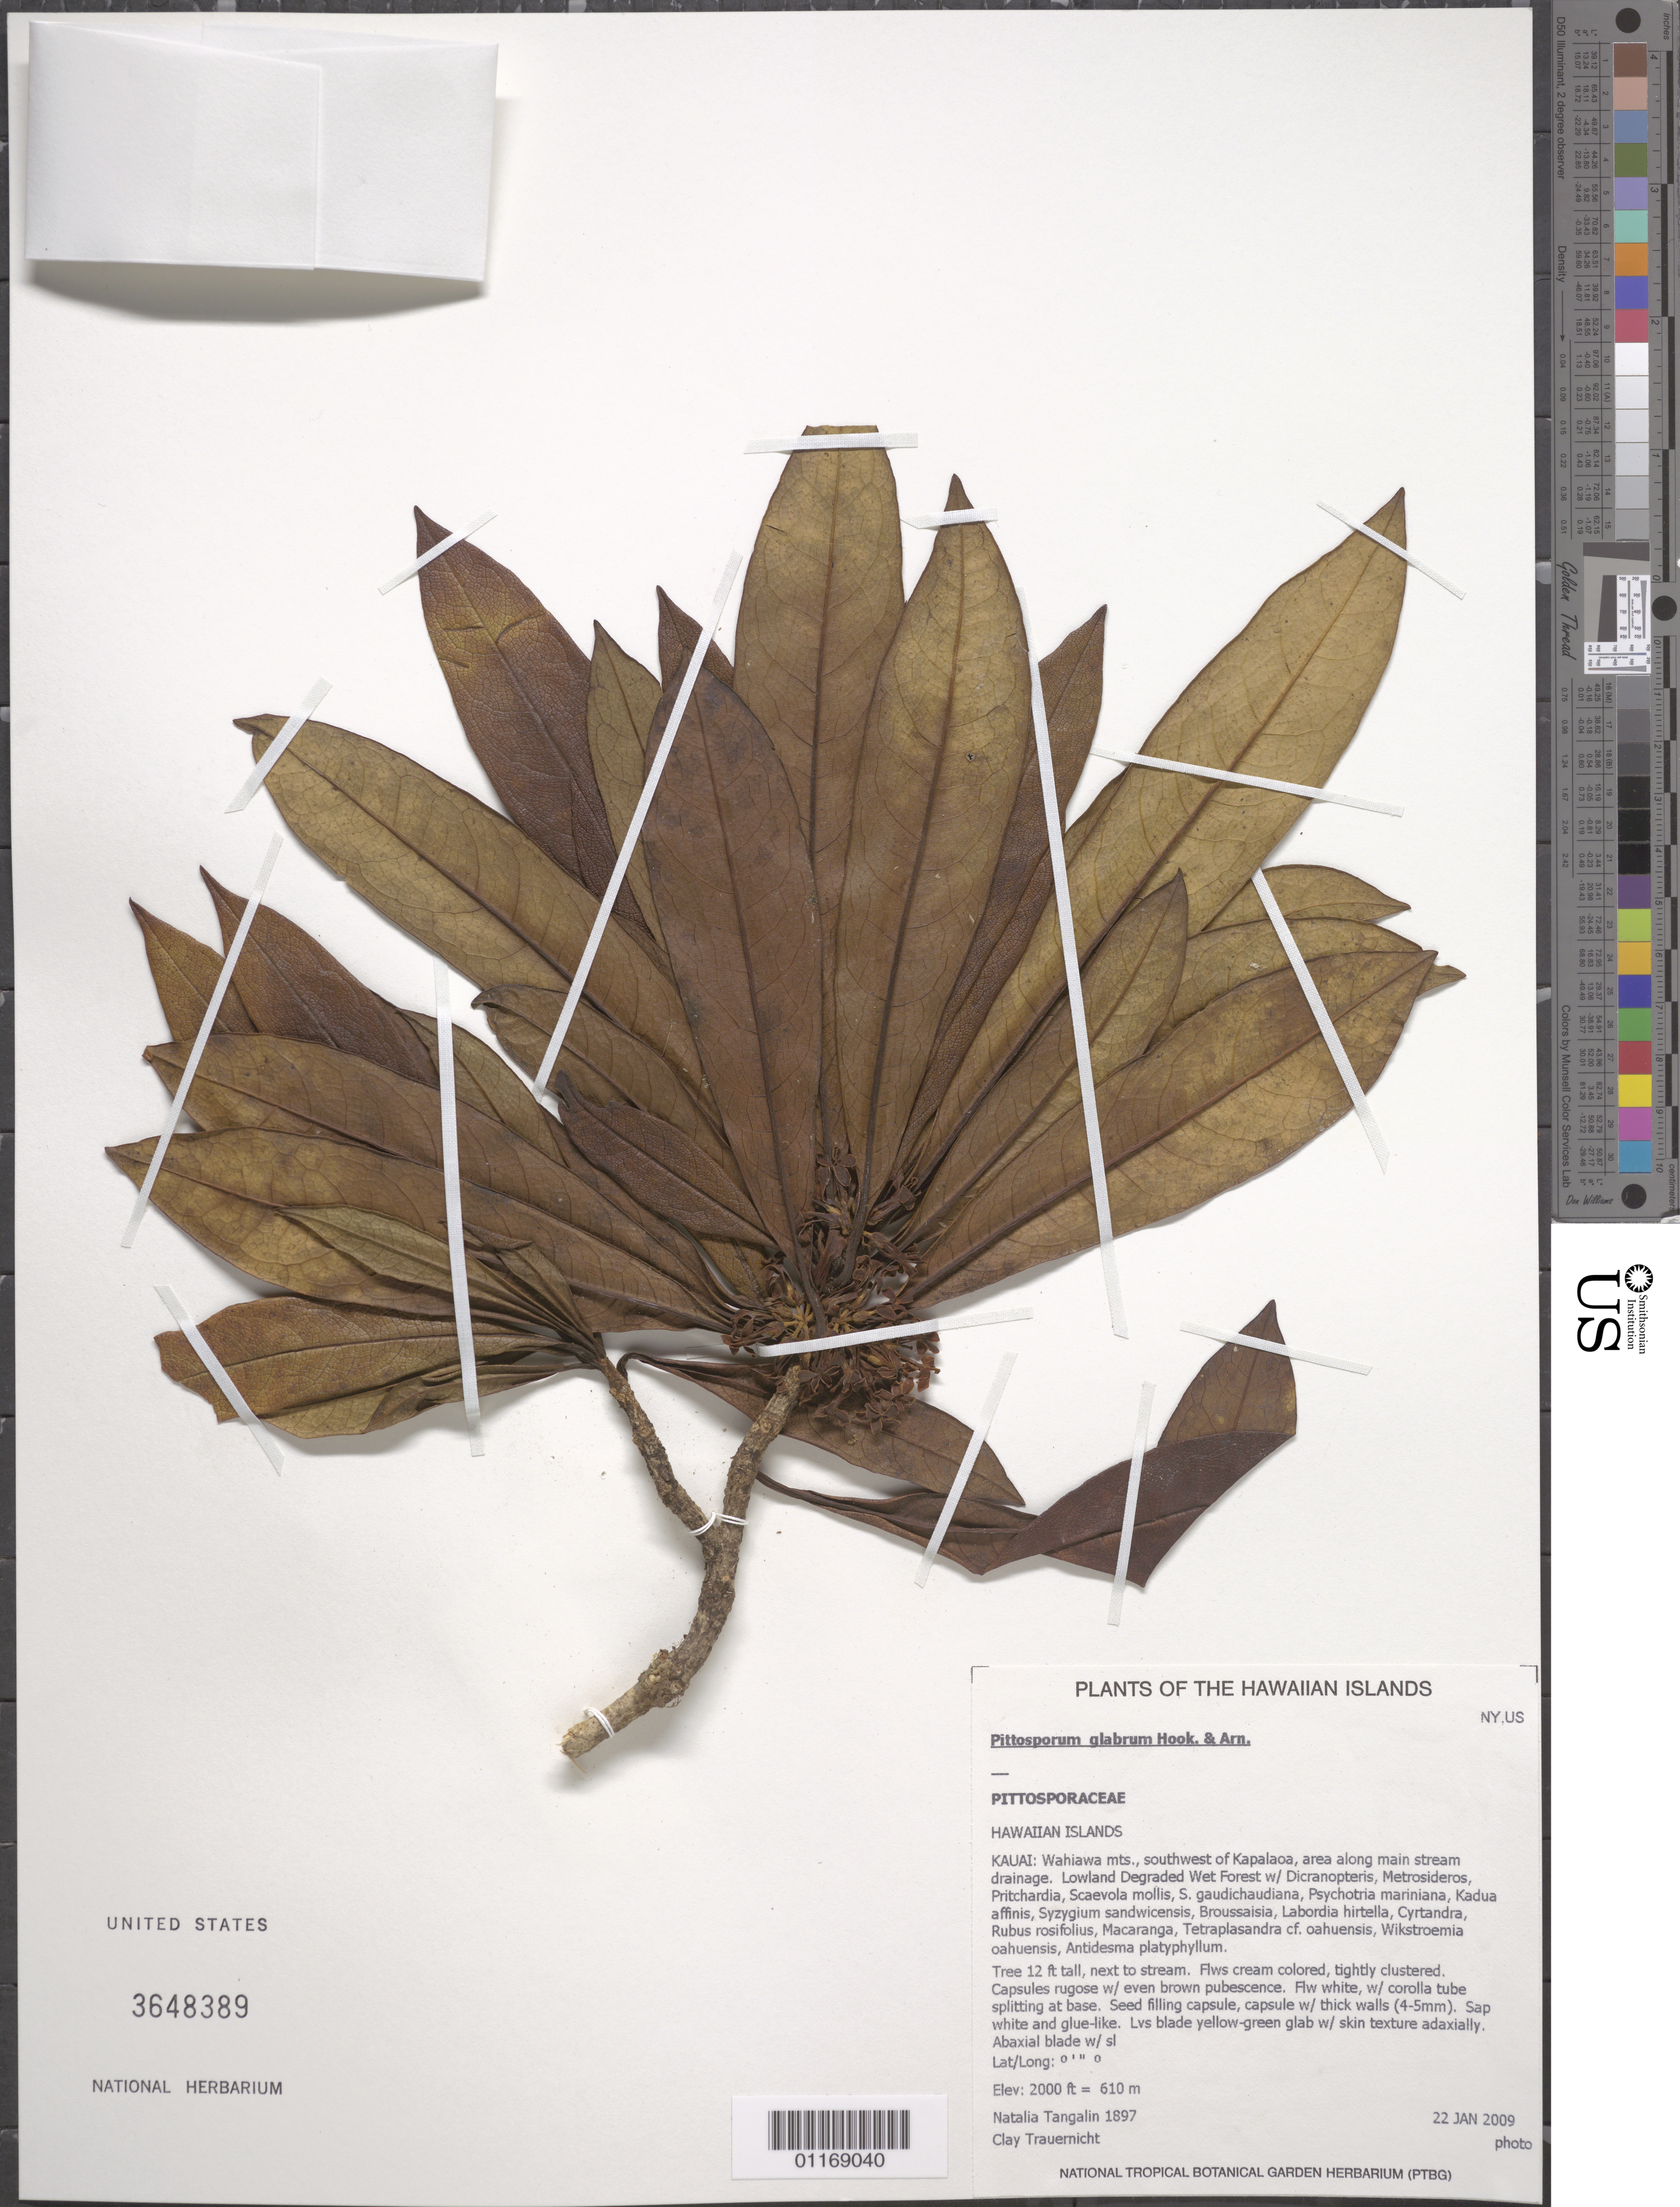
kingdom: Plantae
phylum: Tracheophyta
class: Magnoliopsida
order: Apiales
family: Pittosporaceae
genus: Pittosporum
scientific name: Pittosporum glabrum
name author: Hook. & Arn.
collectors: N. Tangalin & C. Trauernicht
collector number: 1897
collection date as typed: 22 Jan 2009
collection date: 2009-01-22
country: United States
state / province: Hawaii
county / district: Kauai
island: Kaua'i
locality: Wahiawa mountains, southwest of Kapalaoa, area along main stream drainage.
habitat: Degraded wet forest.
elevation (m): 610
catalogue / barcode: US 3648389